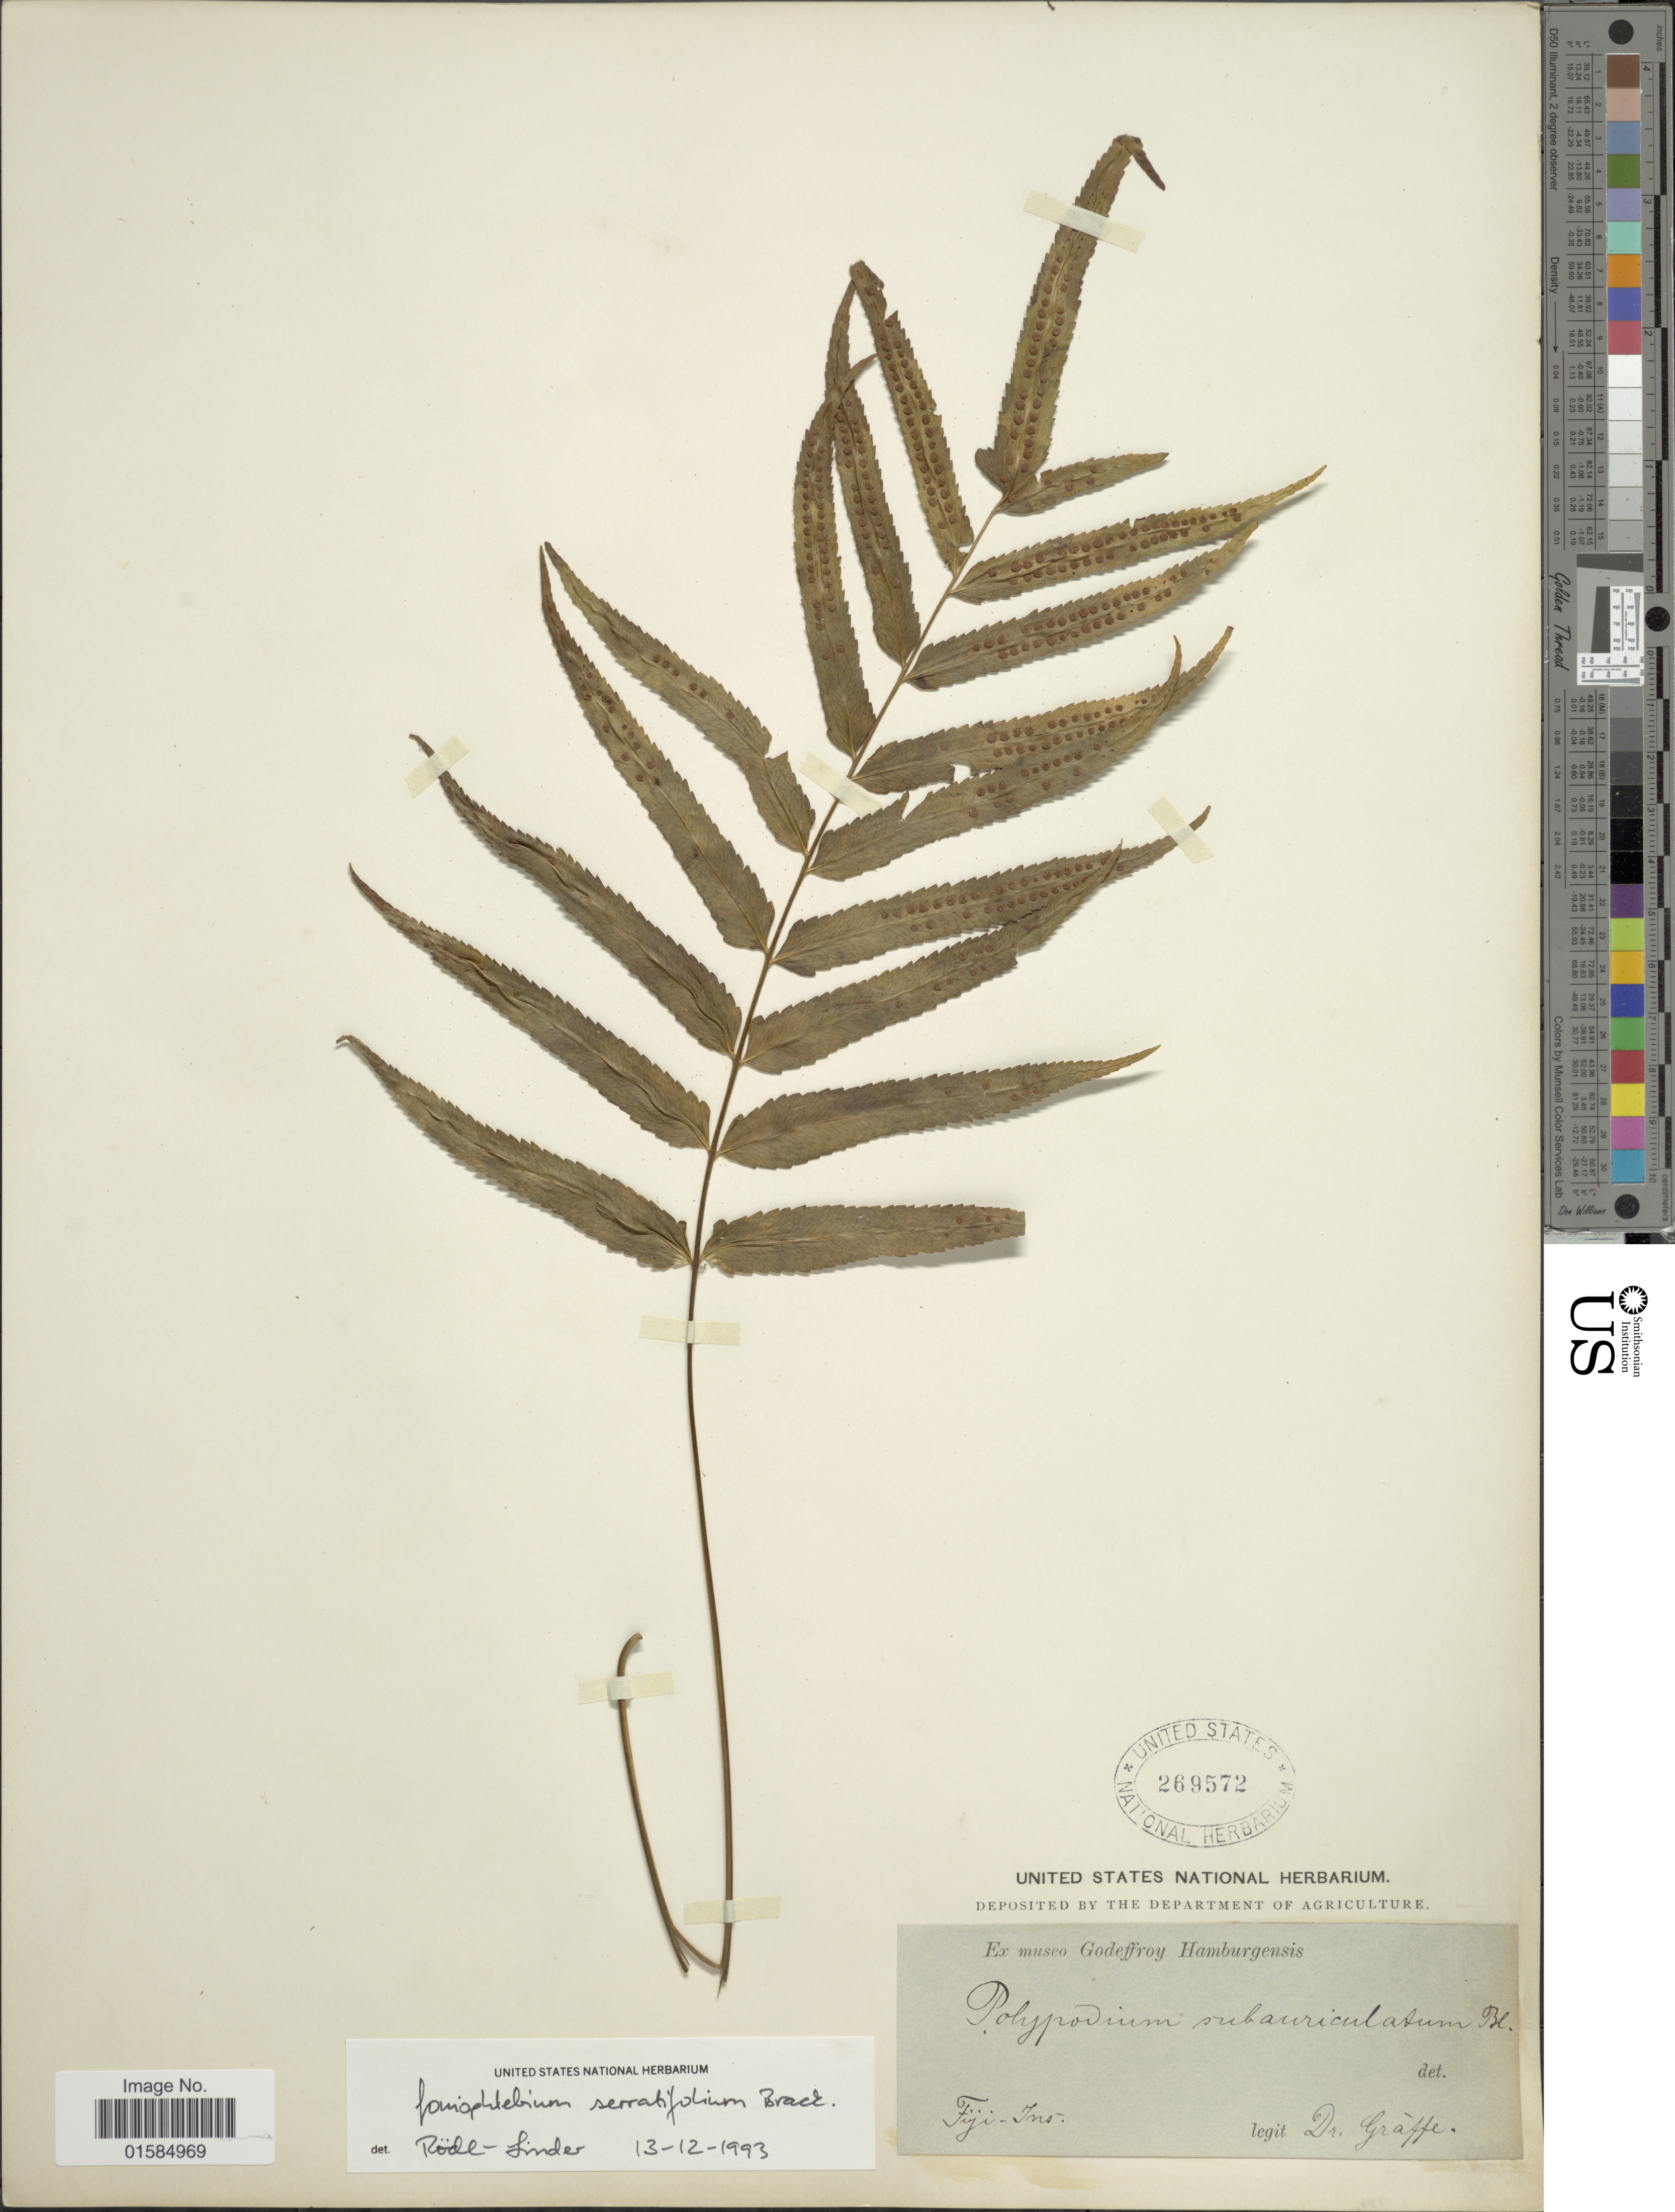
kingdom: Plantae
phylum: Tracheophyta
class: Polypodiopsida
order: Polypodiales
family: Polypodiaceae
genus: Goniophlebium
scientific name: Goniophlebium serratifolium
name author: Brack. in Wilkes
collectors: Graeffe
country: Fiji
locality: Fiji-Ins.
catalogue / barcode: US 269572